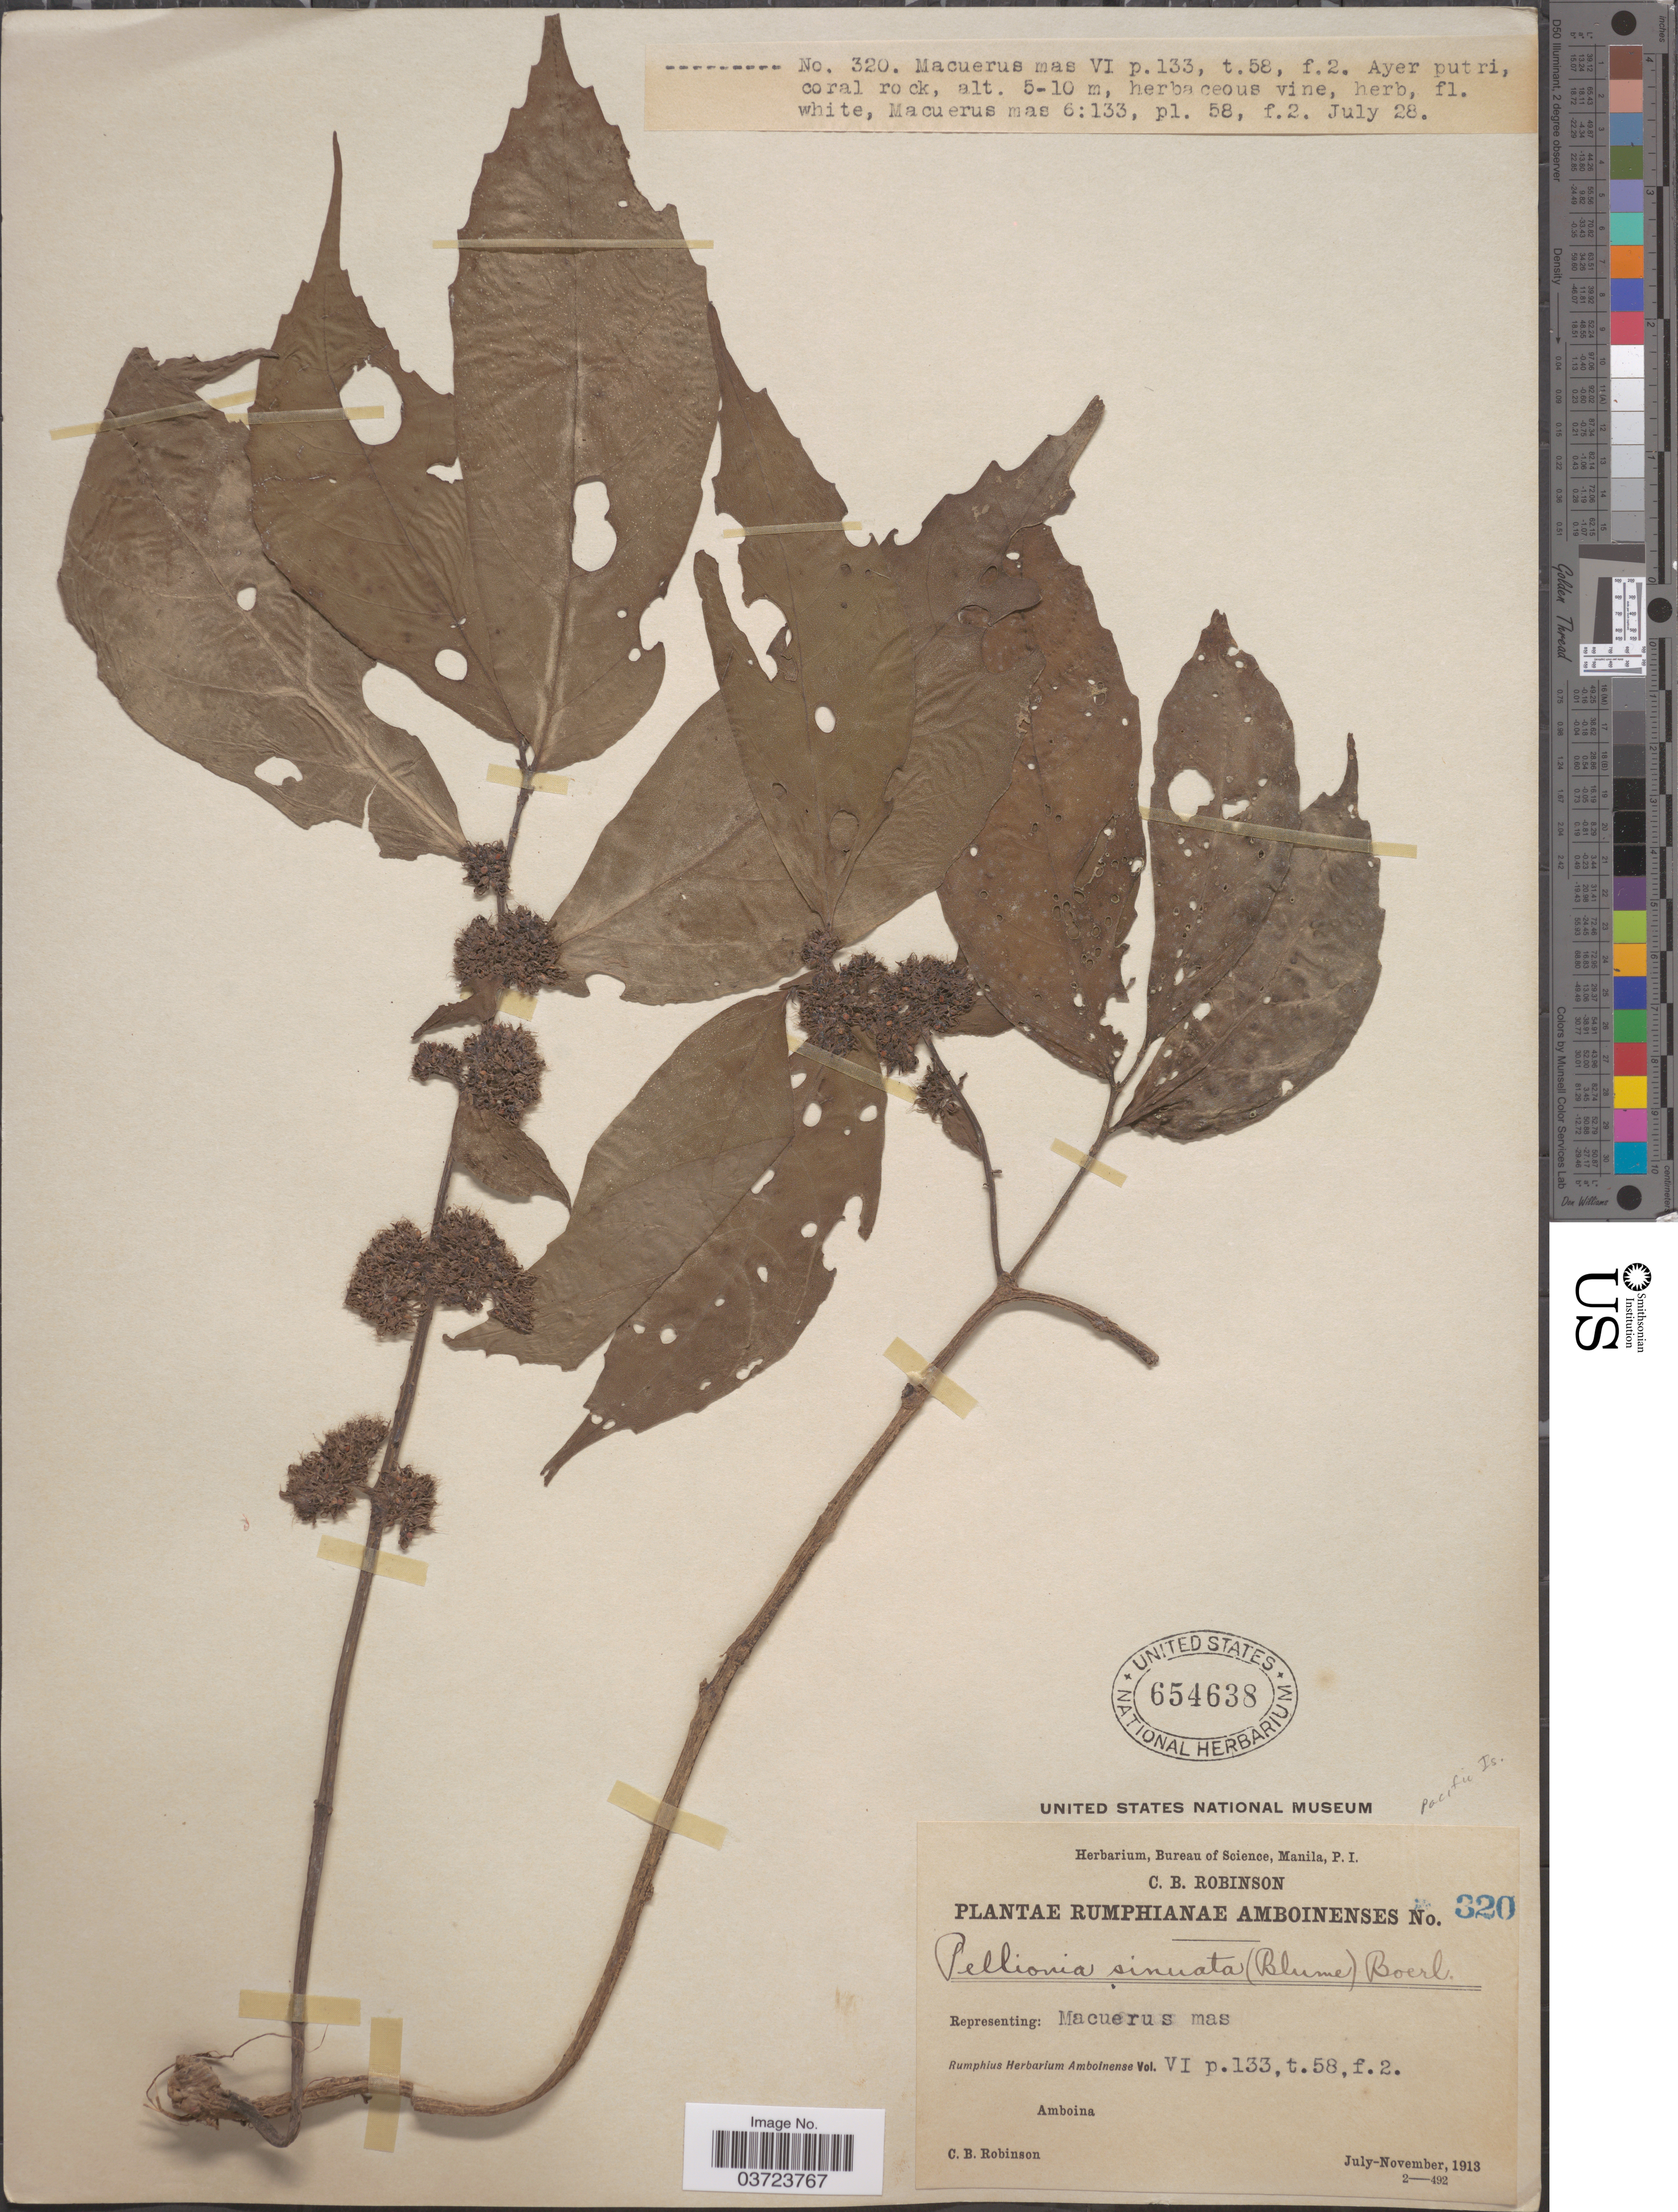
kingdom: Plantae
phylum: Tracheophyta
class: Magnoliopsida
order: Rosales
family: Urticaceae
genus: Pellionia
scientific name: Pellionia sinuata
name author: Boerl.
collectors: C. Robinson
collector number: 320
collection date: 1913-07-28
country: Indonesia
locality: Amboina.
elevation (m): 5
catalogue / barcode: US 654638